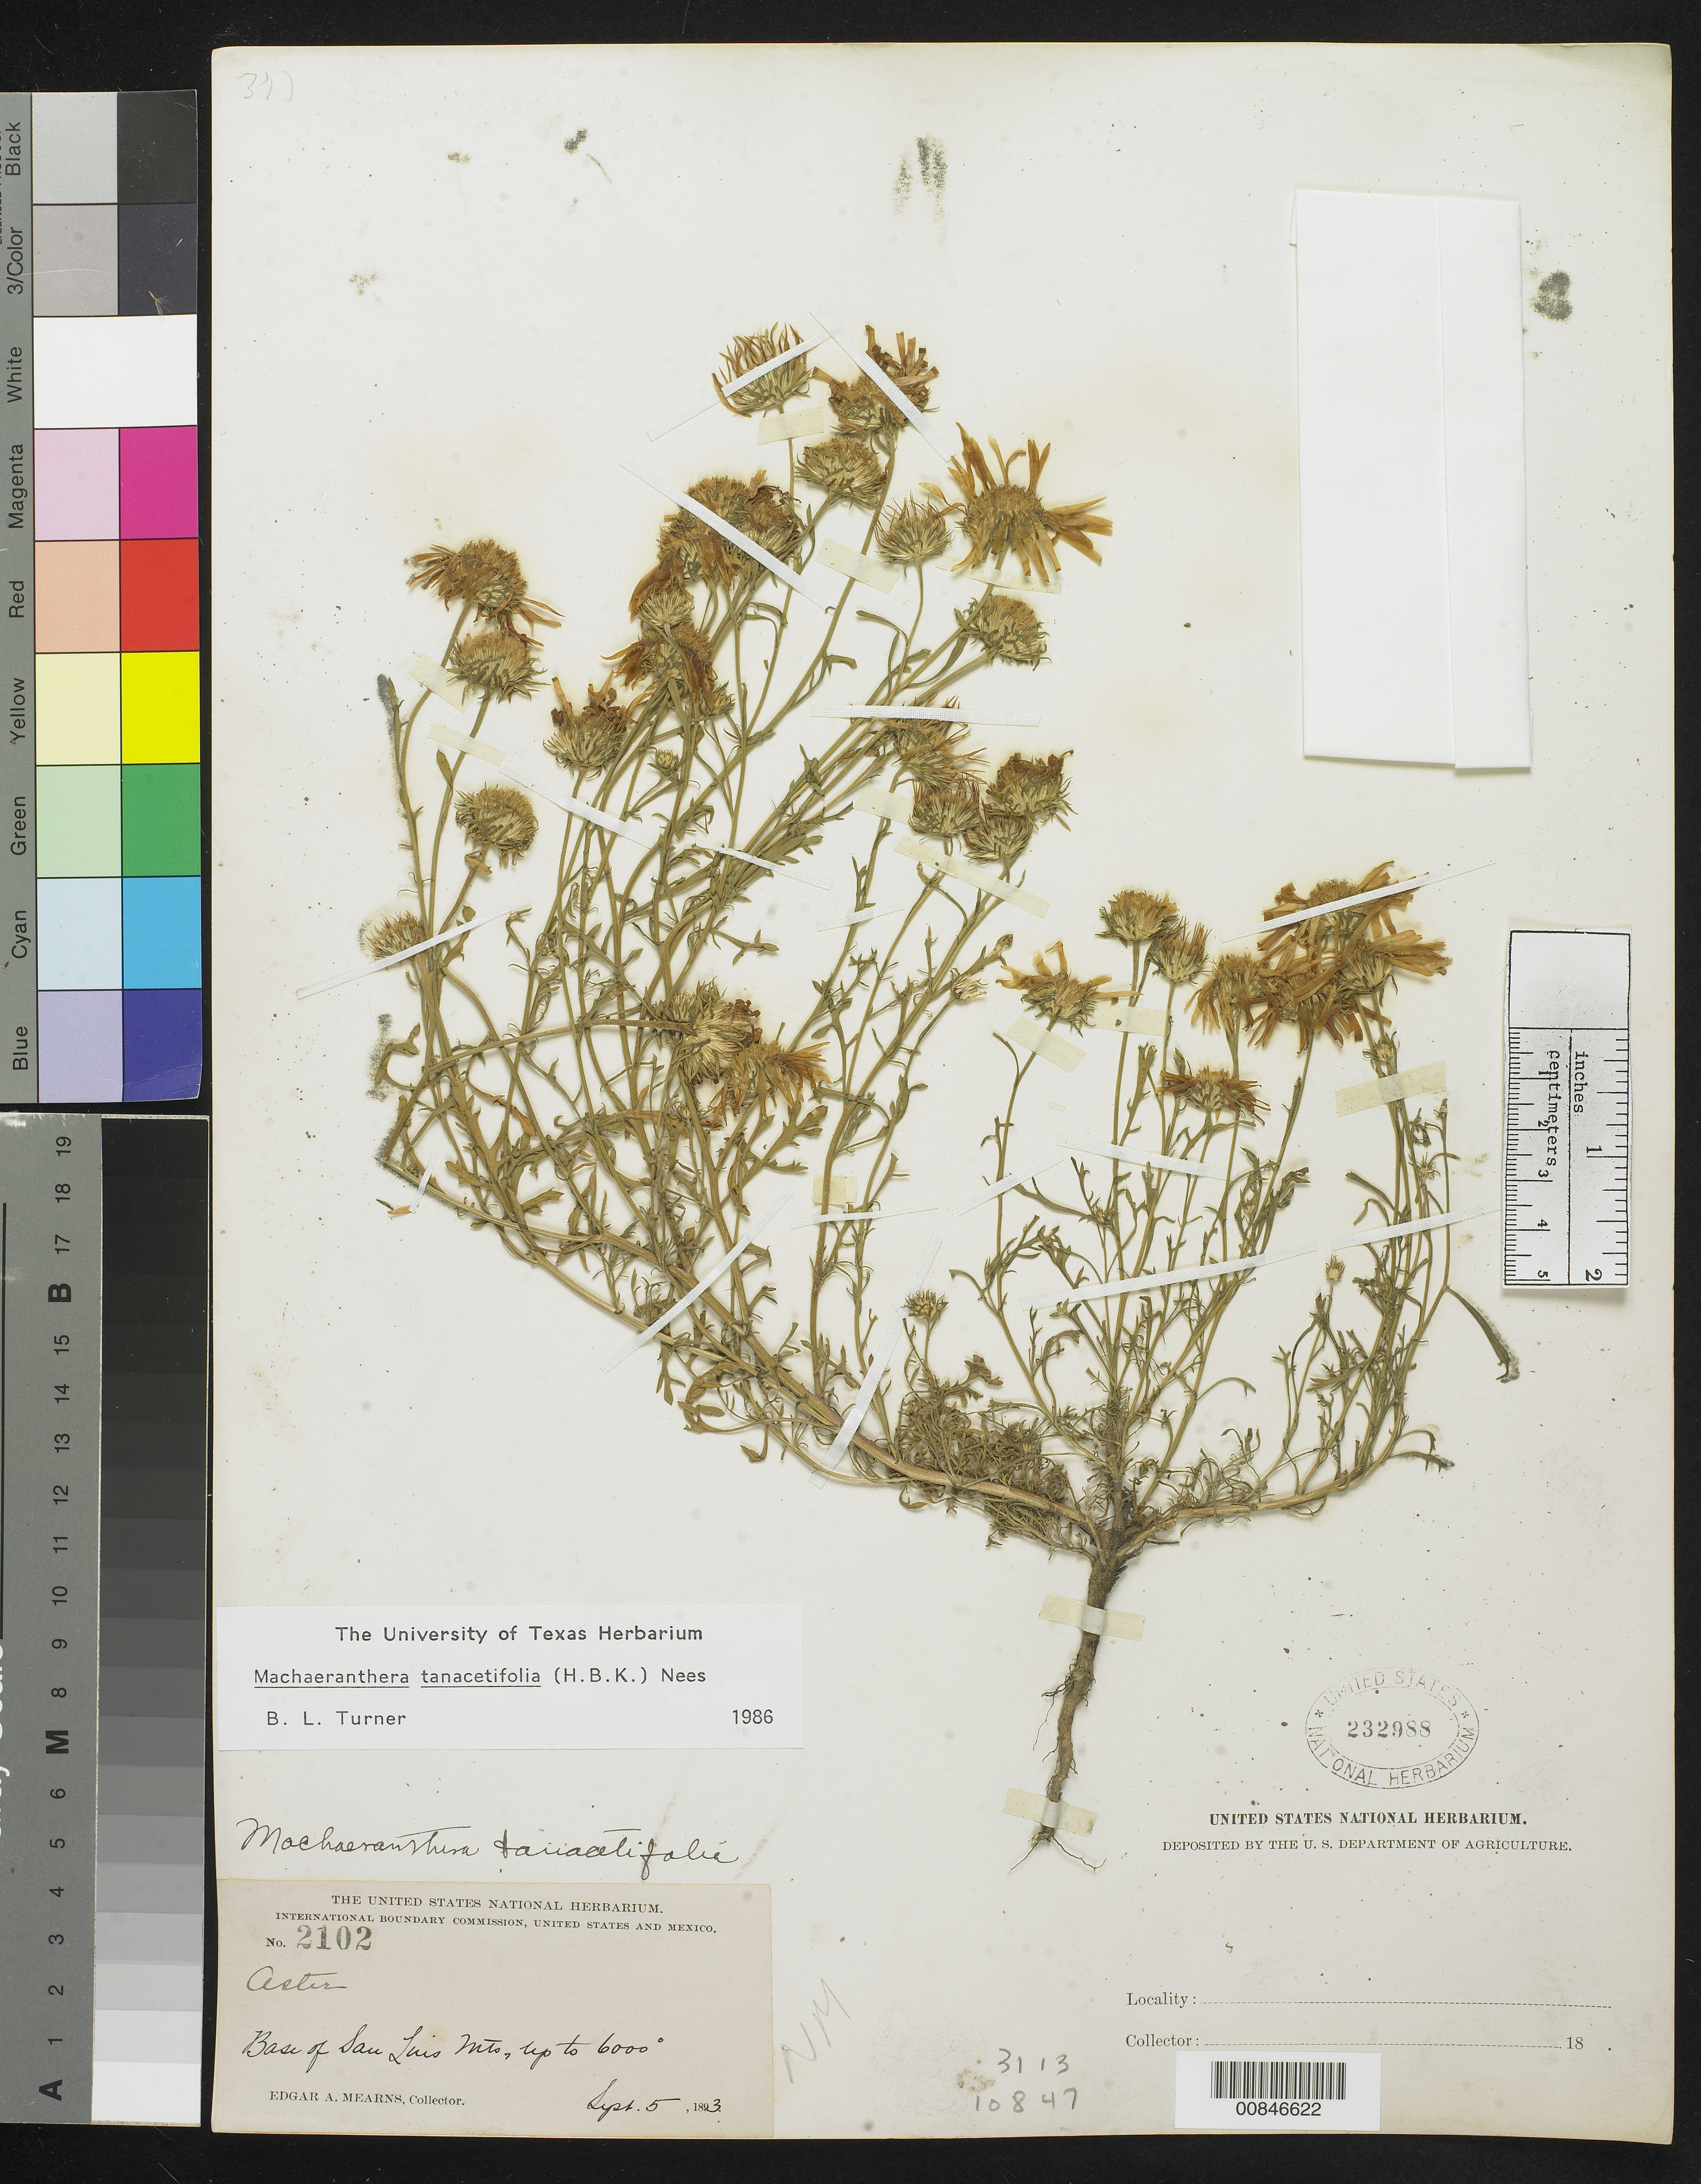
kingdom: Plantae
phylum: Tracheophyta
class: Magnoliopsida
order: Asterales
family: Asteraceae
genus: Machaeranthera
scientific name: Machaeranthera tanacetifolia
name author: (Kunth) Nees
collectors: E. A. Mearns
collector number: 2102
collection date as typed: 05 Sep 1893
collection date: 1893-09-05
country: United States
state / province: New Mexico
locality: Base of San Luis Mts.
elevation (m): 1829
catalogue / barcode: US 232988